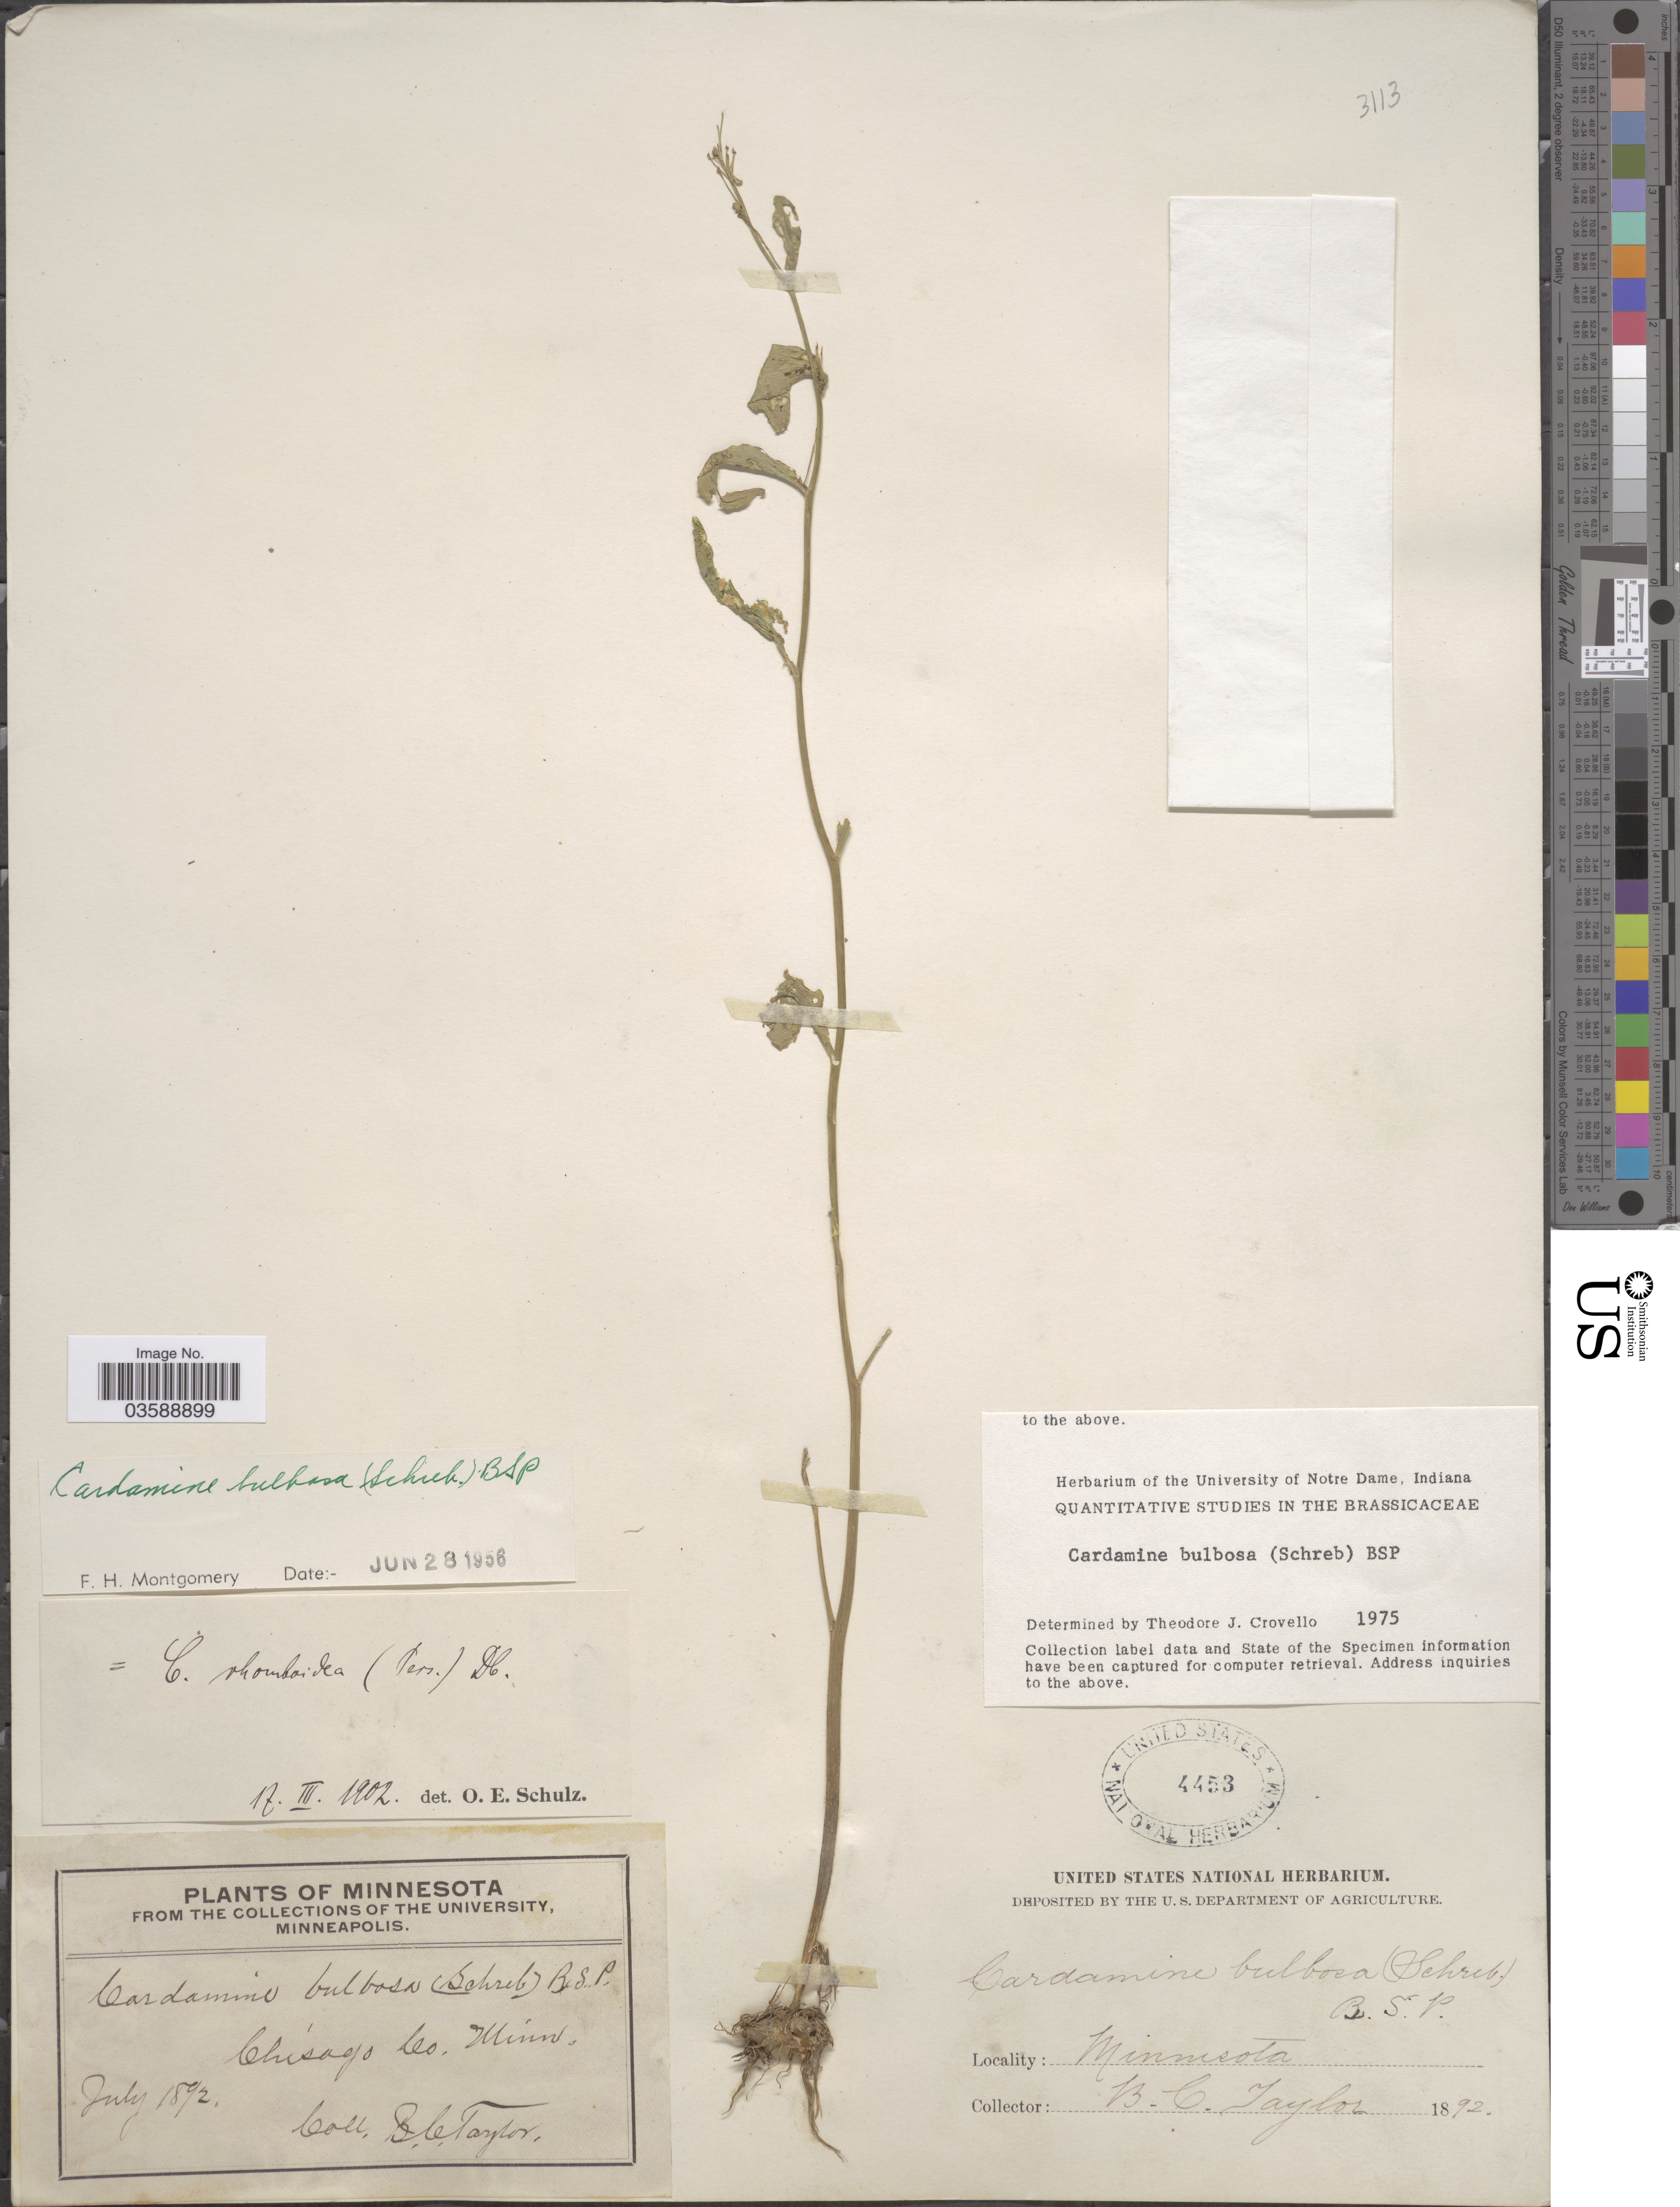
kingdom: Plantae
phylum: Tracheophyta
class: Magnoliopsida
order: Brassicales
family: Brassicaceae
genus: Cardamine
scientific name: Cardamine bulbosa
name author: (Schreb. ex Muhl.) Britton et al.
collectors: B. C. Taylor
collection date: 1892-07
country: United States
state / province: Minnesota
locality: Chisago Co.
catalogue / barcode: US 4453